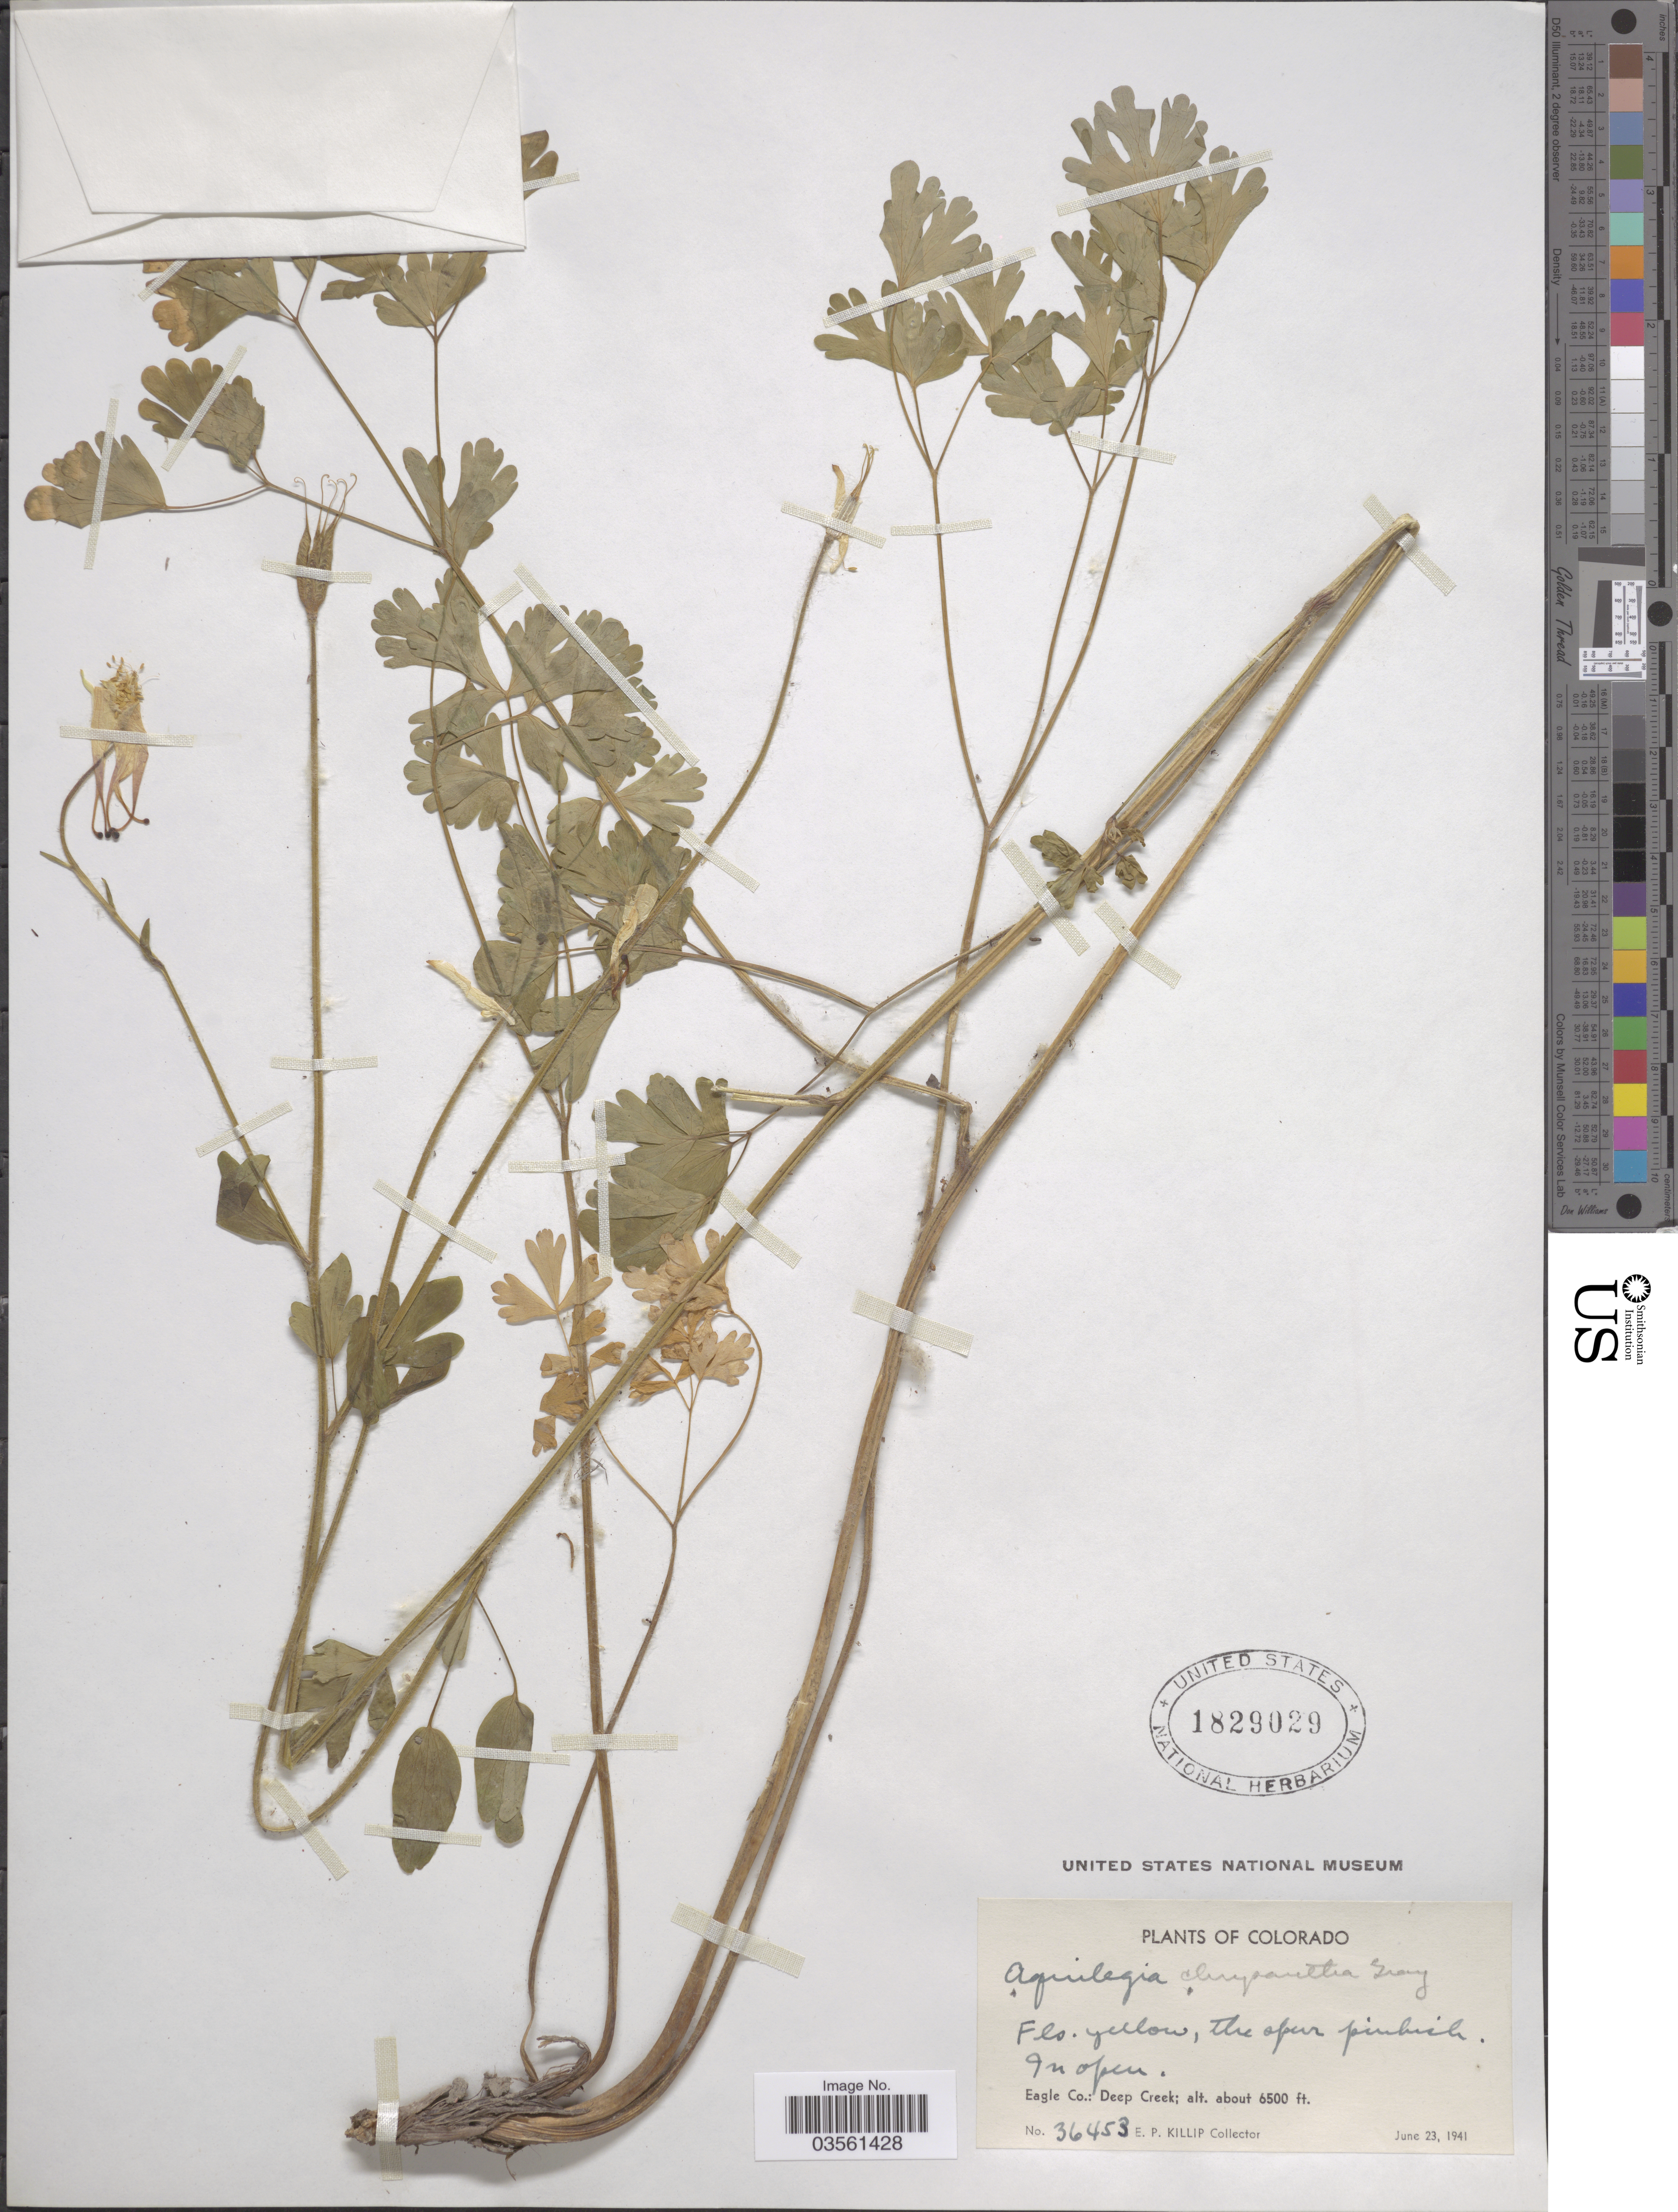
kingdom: Plantae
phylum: Tracheophyta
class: Magnoliopsida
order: Ranunculales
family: Ranunculaceae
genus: Aquilegia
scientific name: Aquilegia chrysantha var. rydbergii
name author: Munz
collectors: E. P. Killip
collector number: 36453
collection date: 1941-06-23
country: United States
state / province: Colorado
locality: Eagle Co.: Deep Creek.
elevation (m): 1981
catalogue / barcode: US 1829029